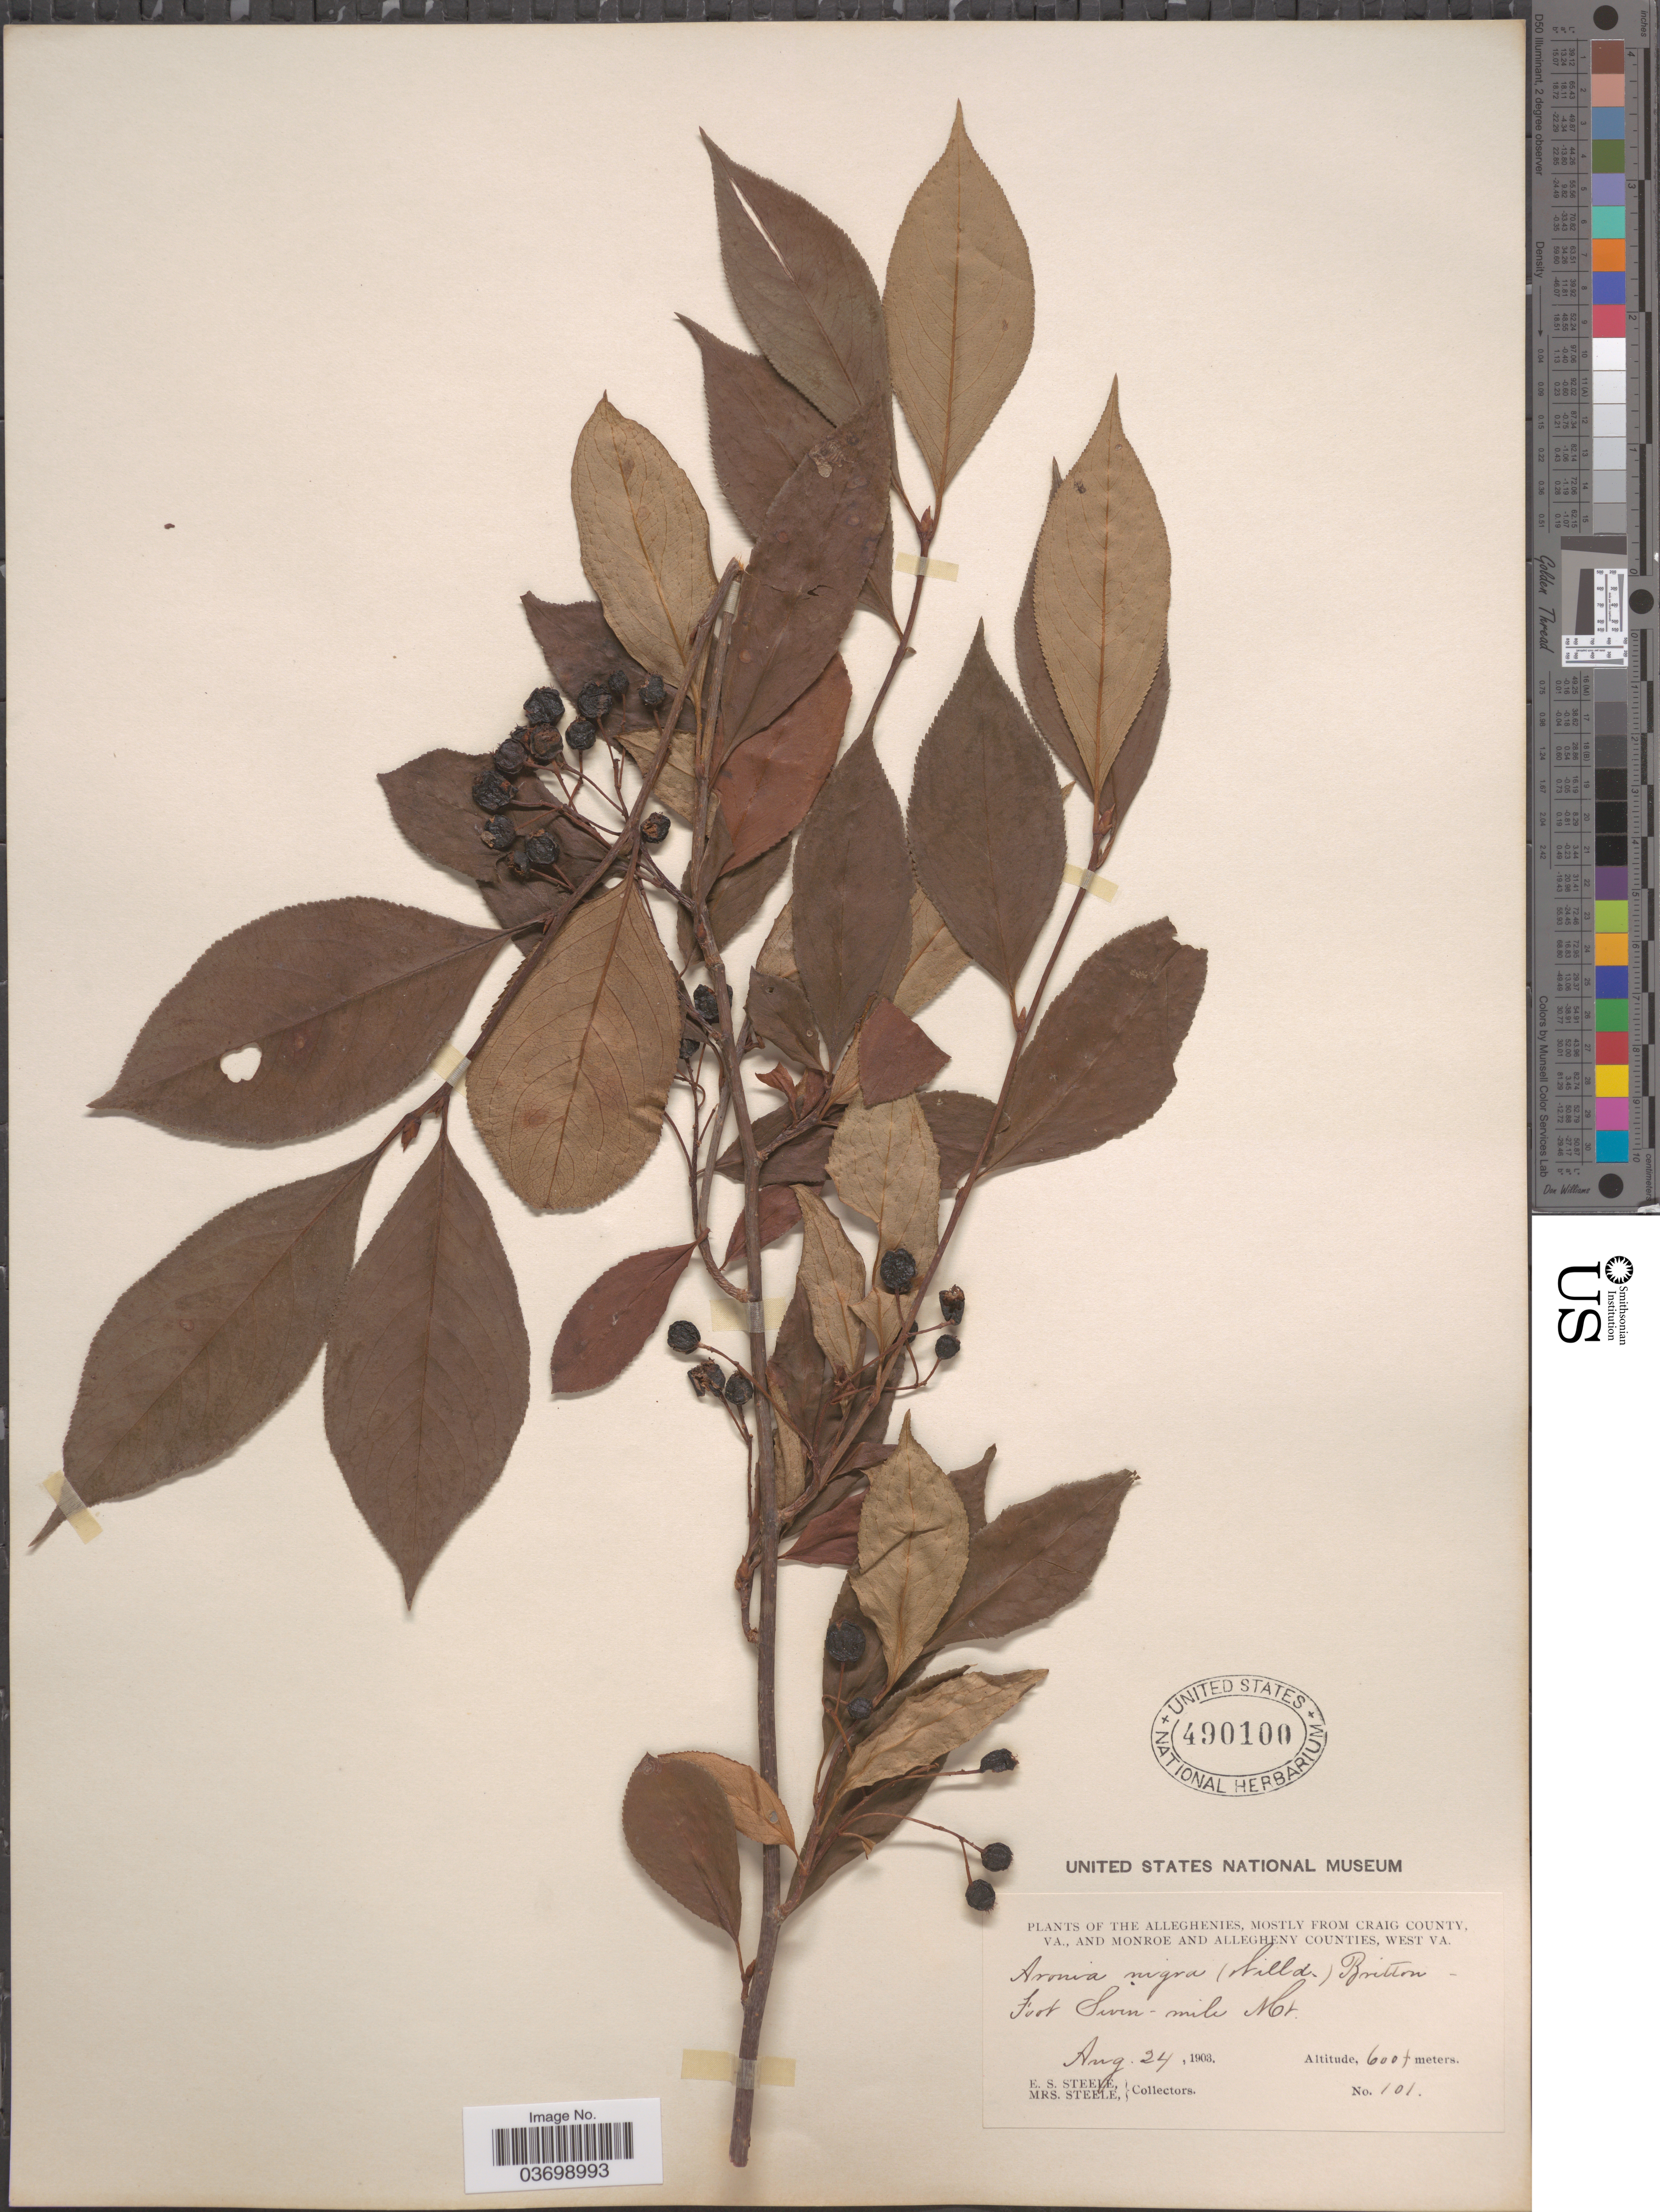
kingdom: Plantae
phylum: Tracheophyta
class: Magnoliopsida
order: Rosales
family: Rosaceae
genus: Aronia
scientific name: Aronia melanocarpa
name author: (Michx.) Elliott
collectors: E. Steele & Mrs. E. S. Steele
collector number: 101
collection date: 1903-08-24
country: United States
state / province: Virginia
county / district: Craig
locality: The Alleghenies, mostly from Craig County, Va., and Monroe and Allegheny Counties, West Va. Fort Seven-mile Mt.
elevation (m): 183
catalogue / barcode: US 490100